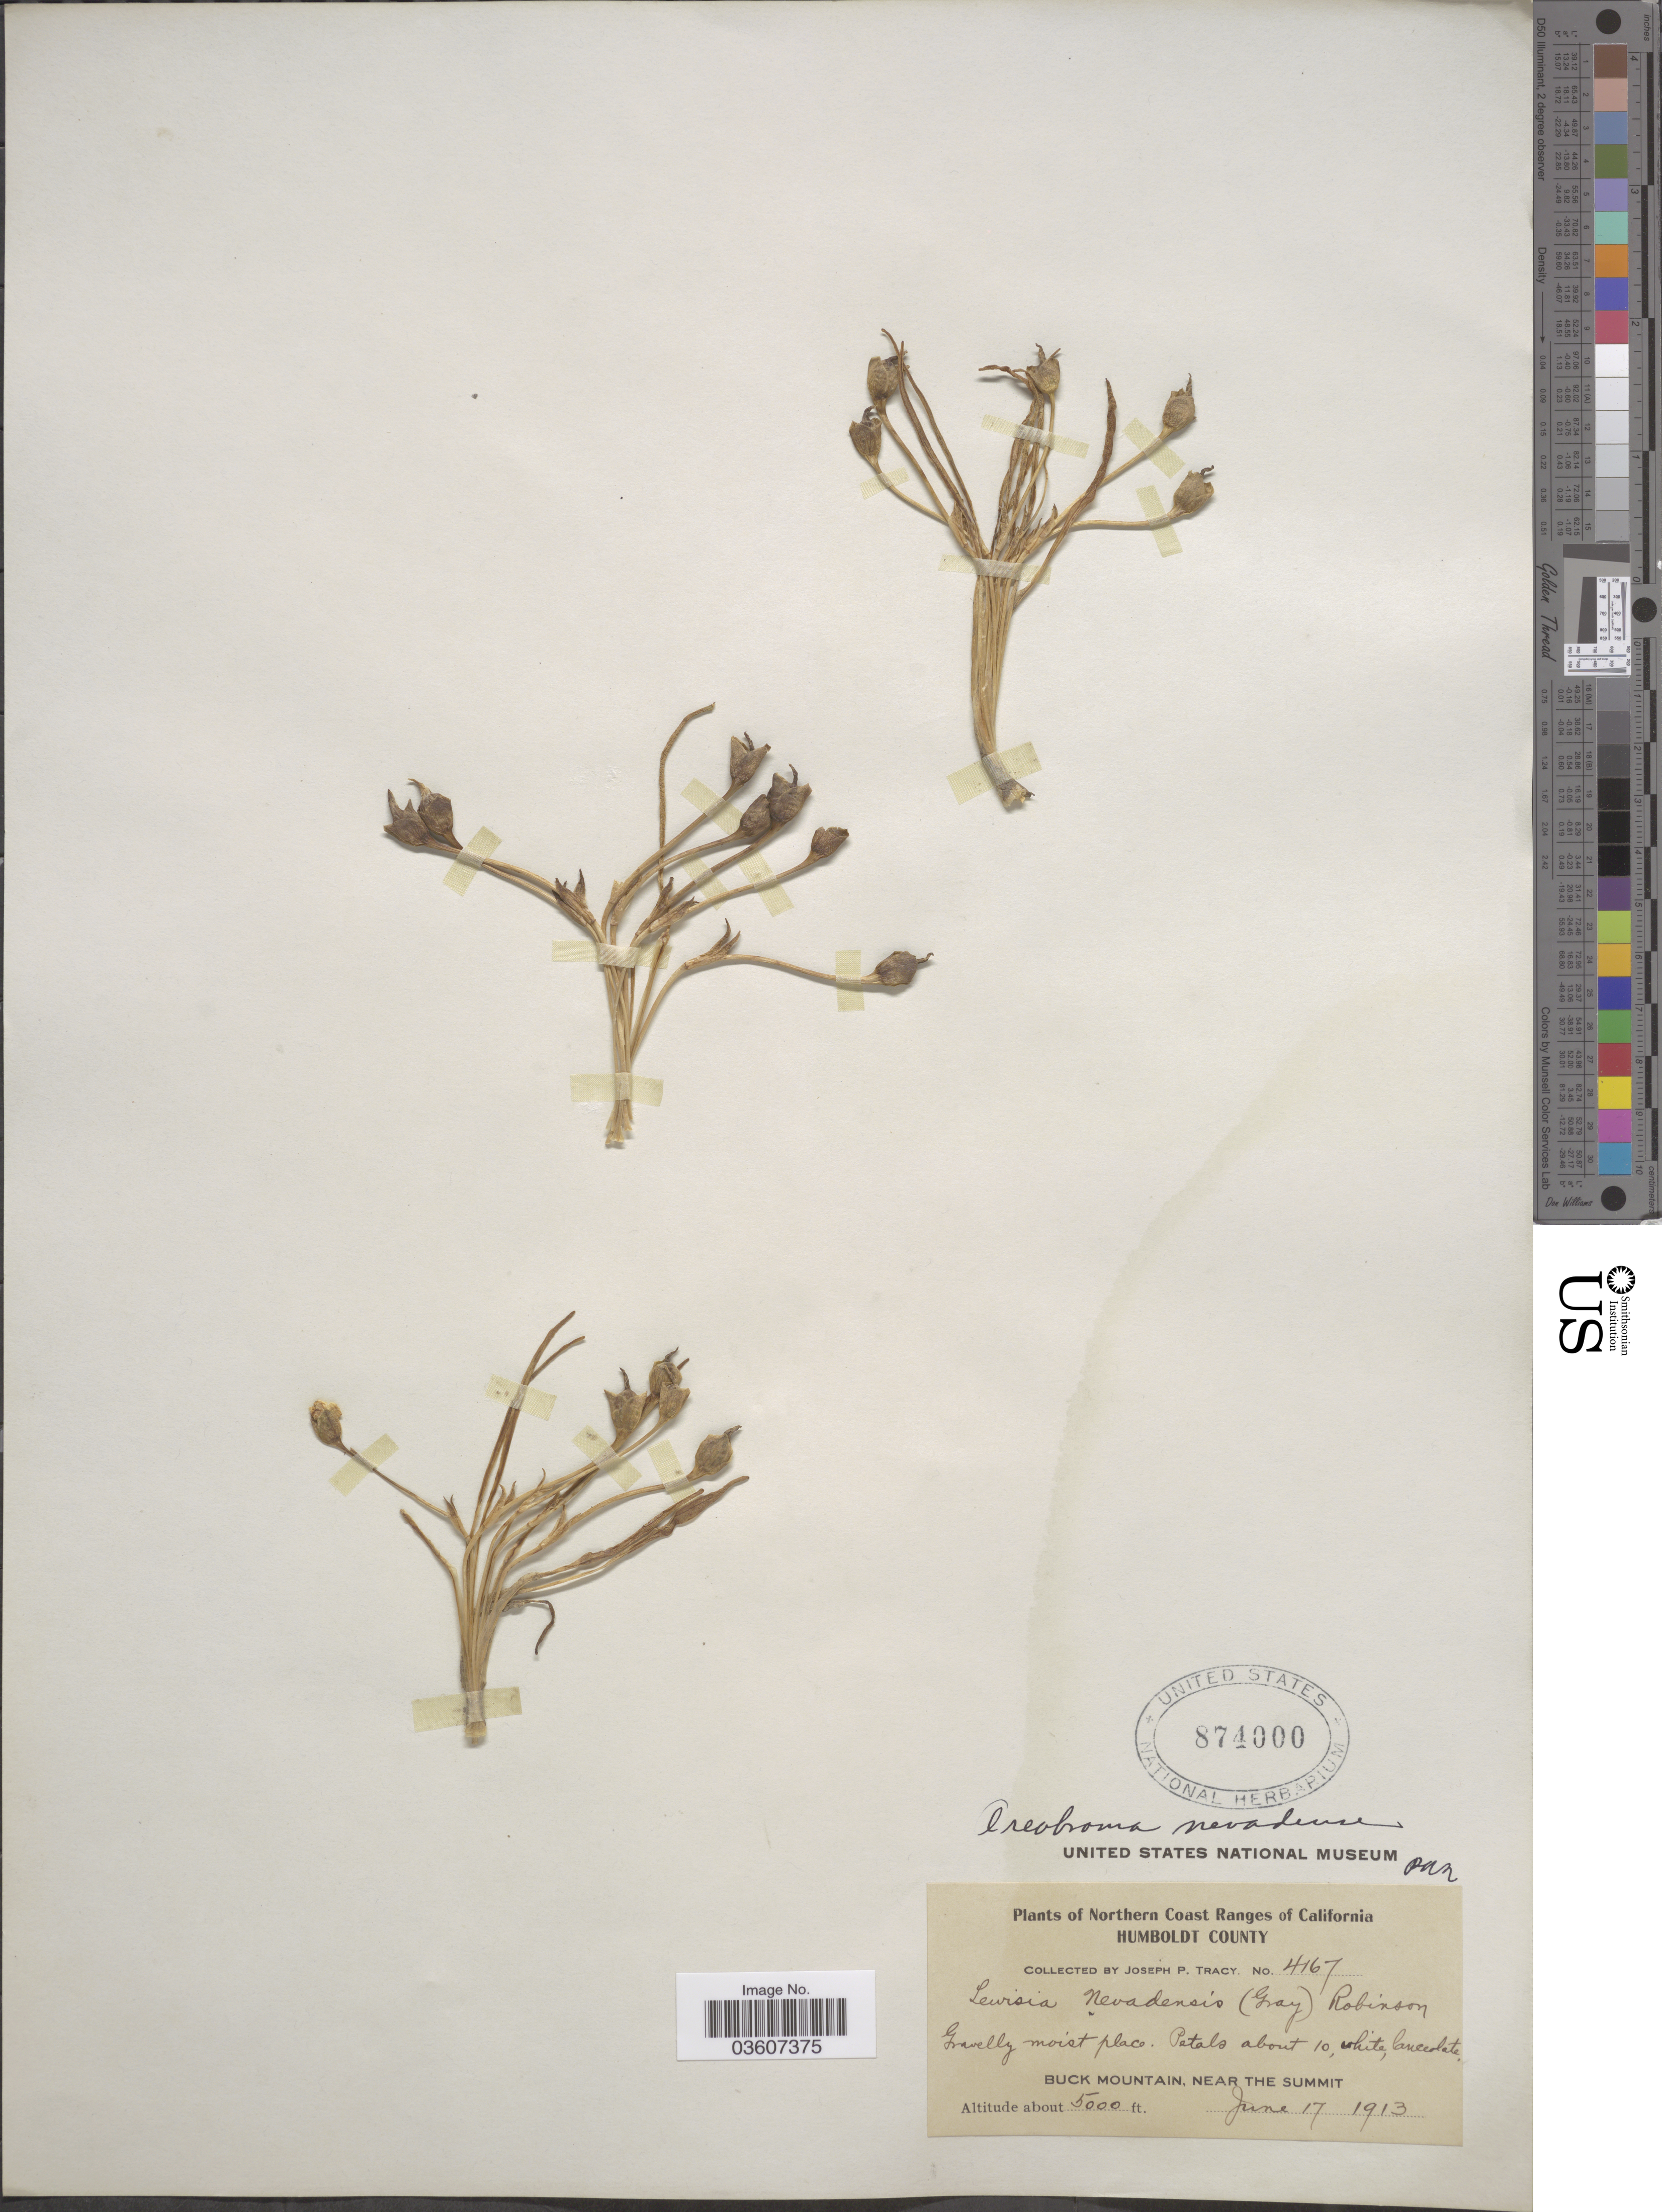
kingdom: Plantae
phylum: Tracheophyta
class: Magnoliopsida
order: Caryophyllales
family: Montiaceae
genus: Lewisia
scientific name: Lewisia nevadensis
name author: (A. Gray) B.L. Rob.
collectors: J. Tracy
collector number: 4167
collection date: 1913-06-17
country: United States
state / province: California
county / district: Humboldt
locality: Northern Coast Ranges of California, Humboldt County. Buck Mountain, near the summit.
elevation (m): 1524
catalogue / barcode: US 874000